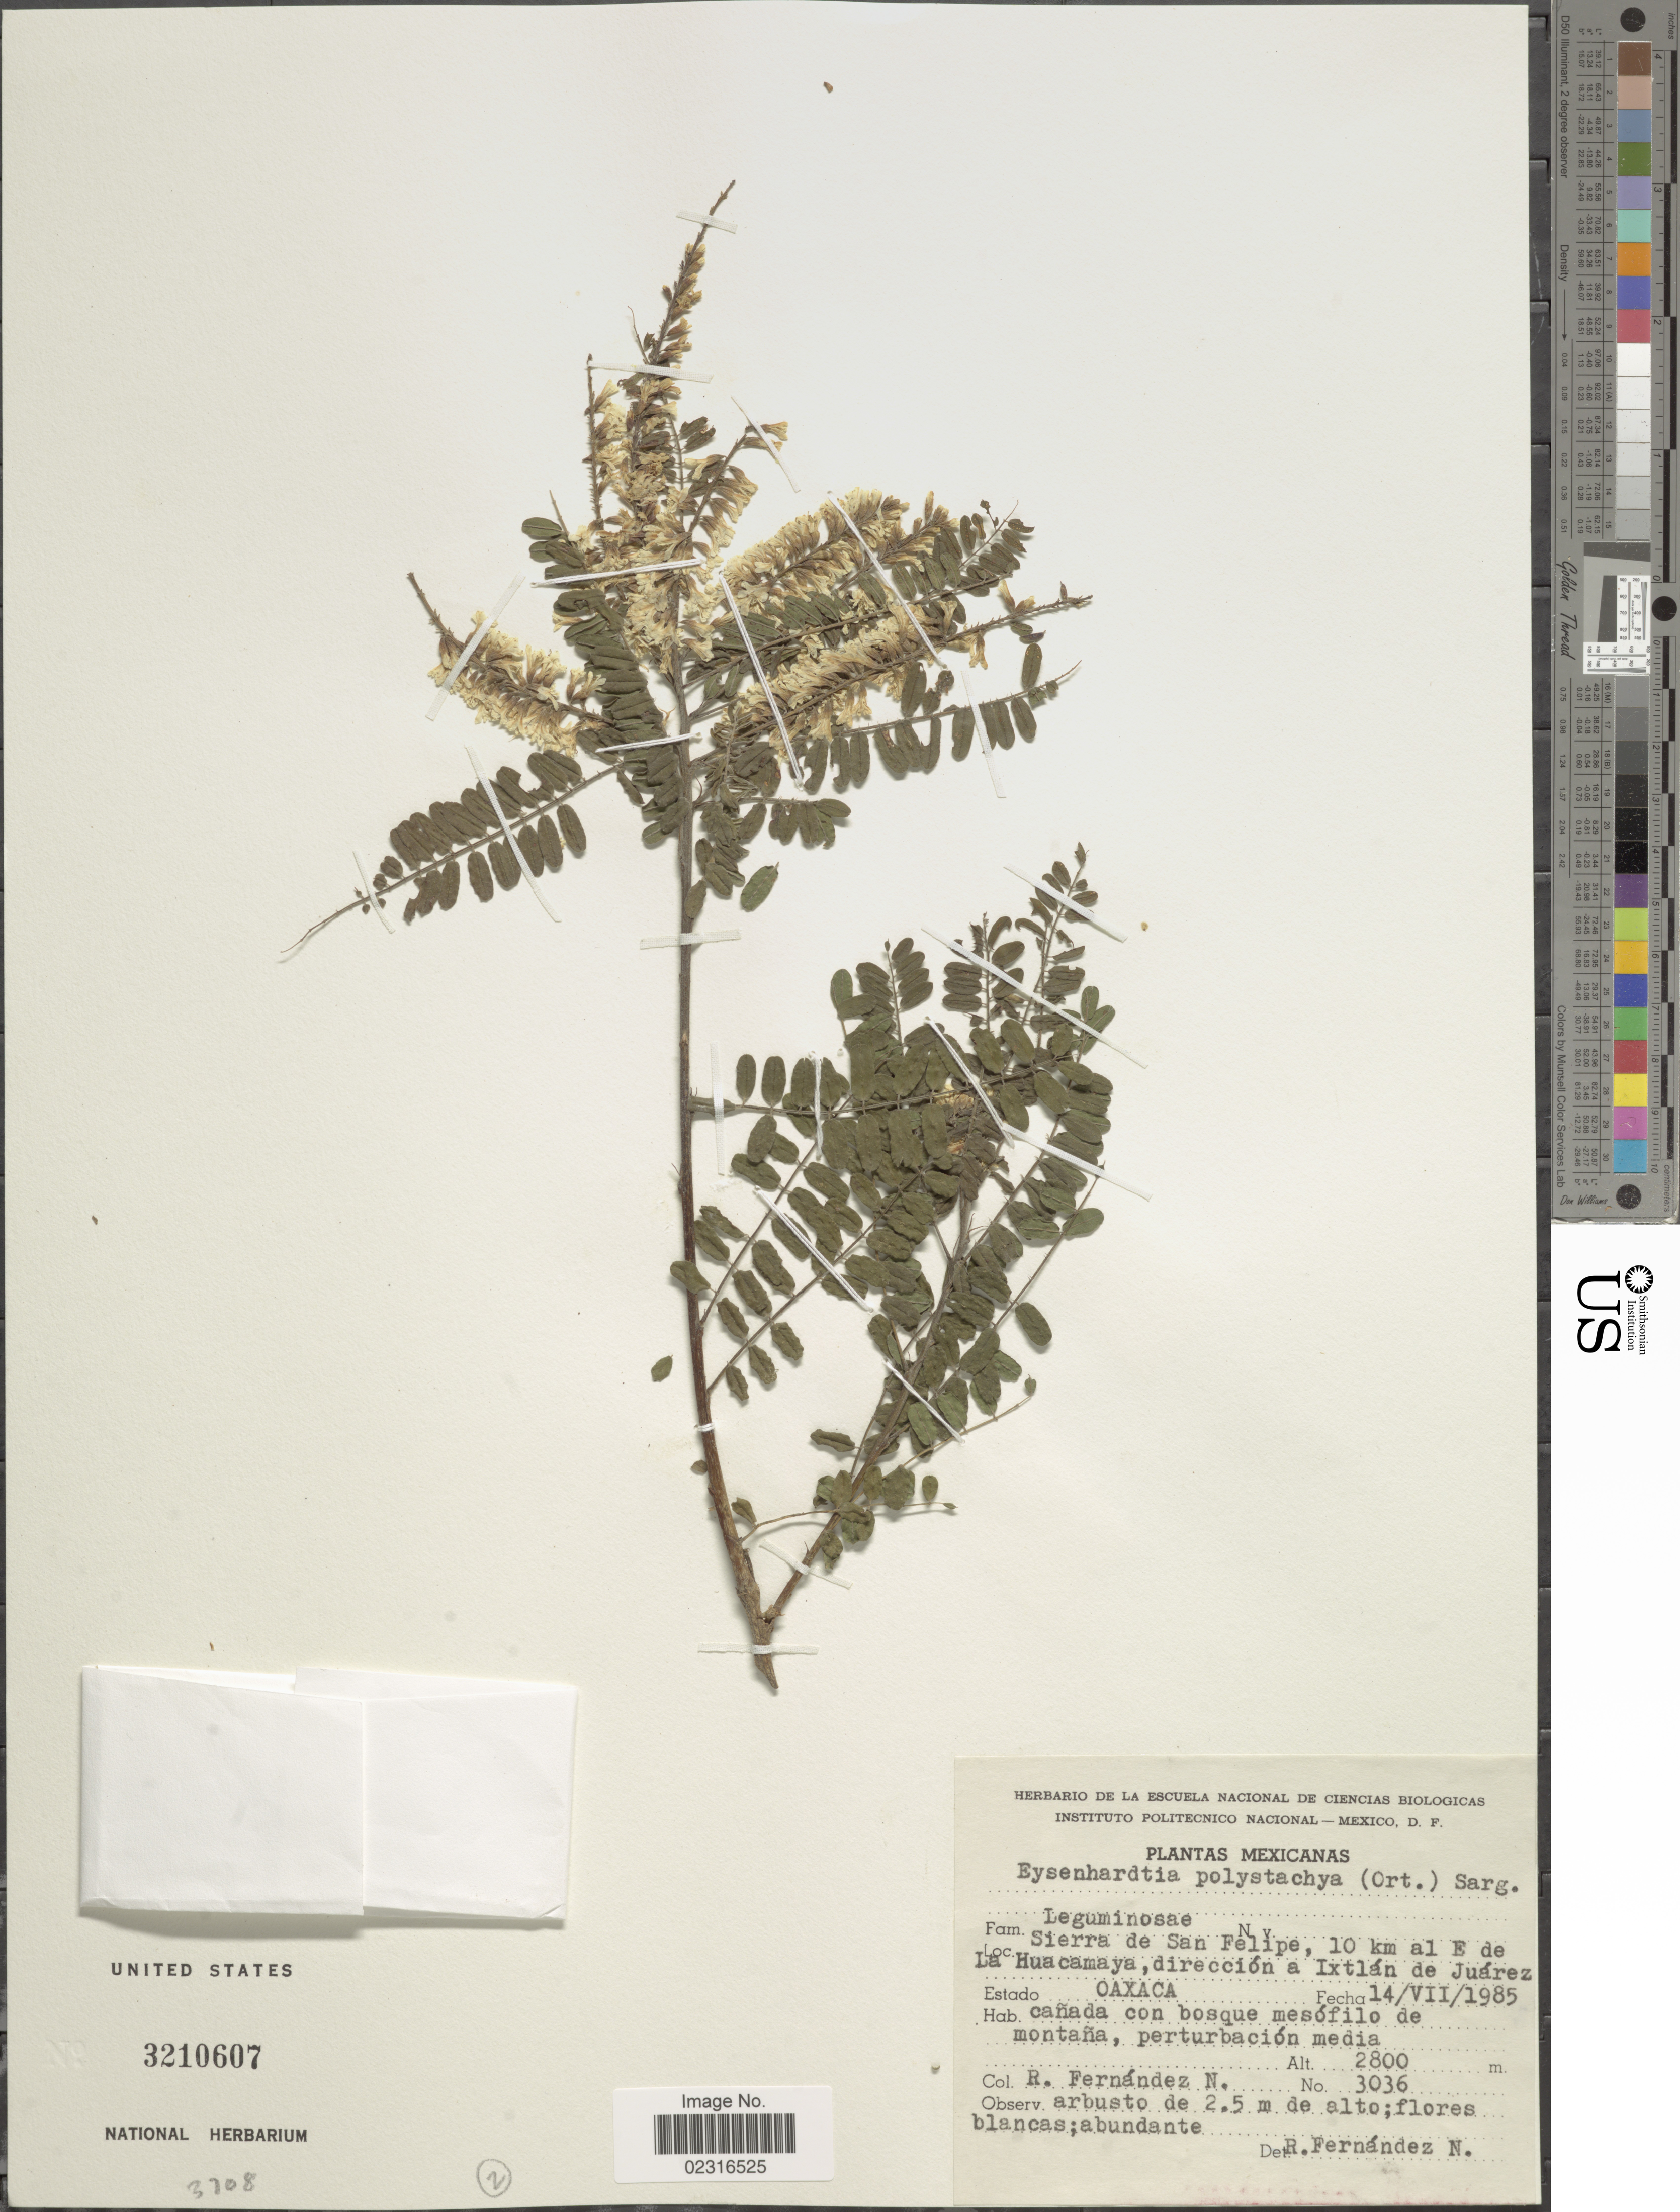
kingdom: Plantae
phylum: Tracheophyta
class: Magnoliopsida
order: Fabales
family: Fabaceae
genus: Eysenhardtia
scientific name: Eysenhardtia polystachya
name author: (Ortega) Sarg.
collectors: R. Fernández Nava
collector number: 3036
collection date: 1985-07-14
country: Mexico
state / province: Oaxaca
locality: Sierra de San Felipe, 10 km al E de La Huacamaya, direccion a Ixtlan de Juarez.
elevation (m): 2800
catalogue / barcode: US 3210607